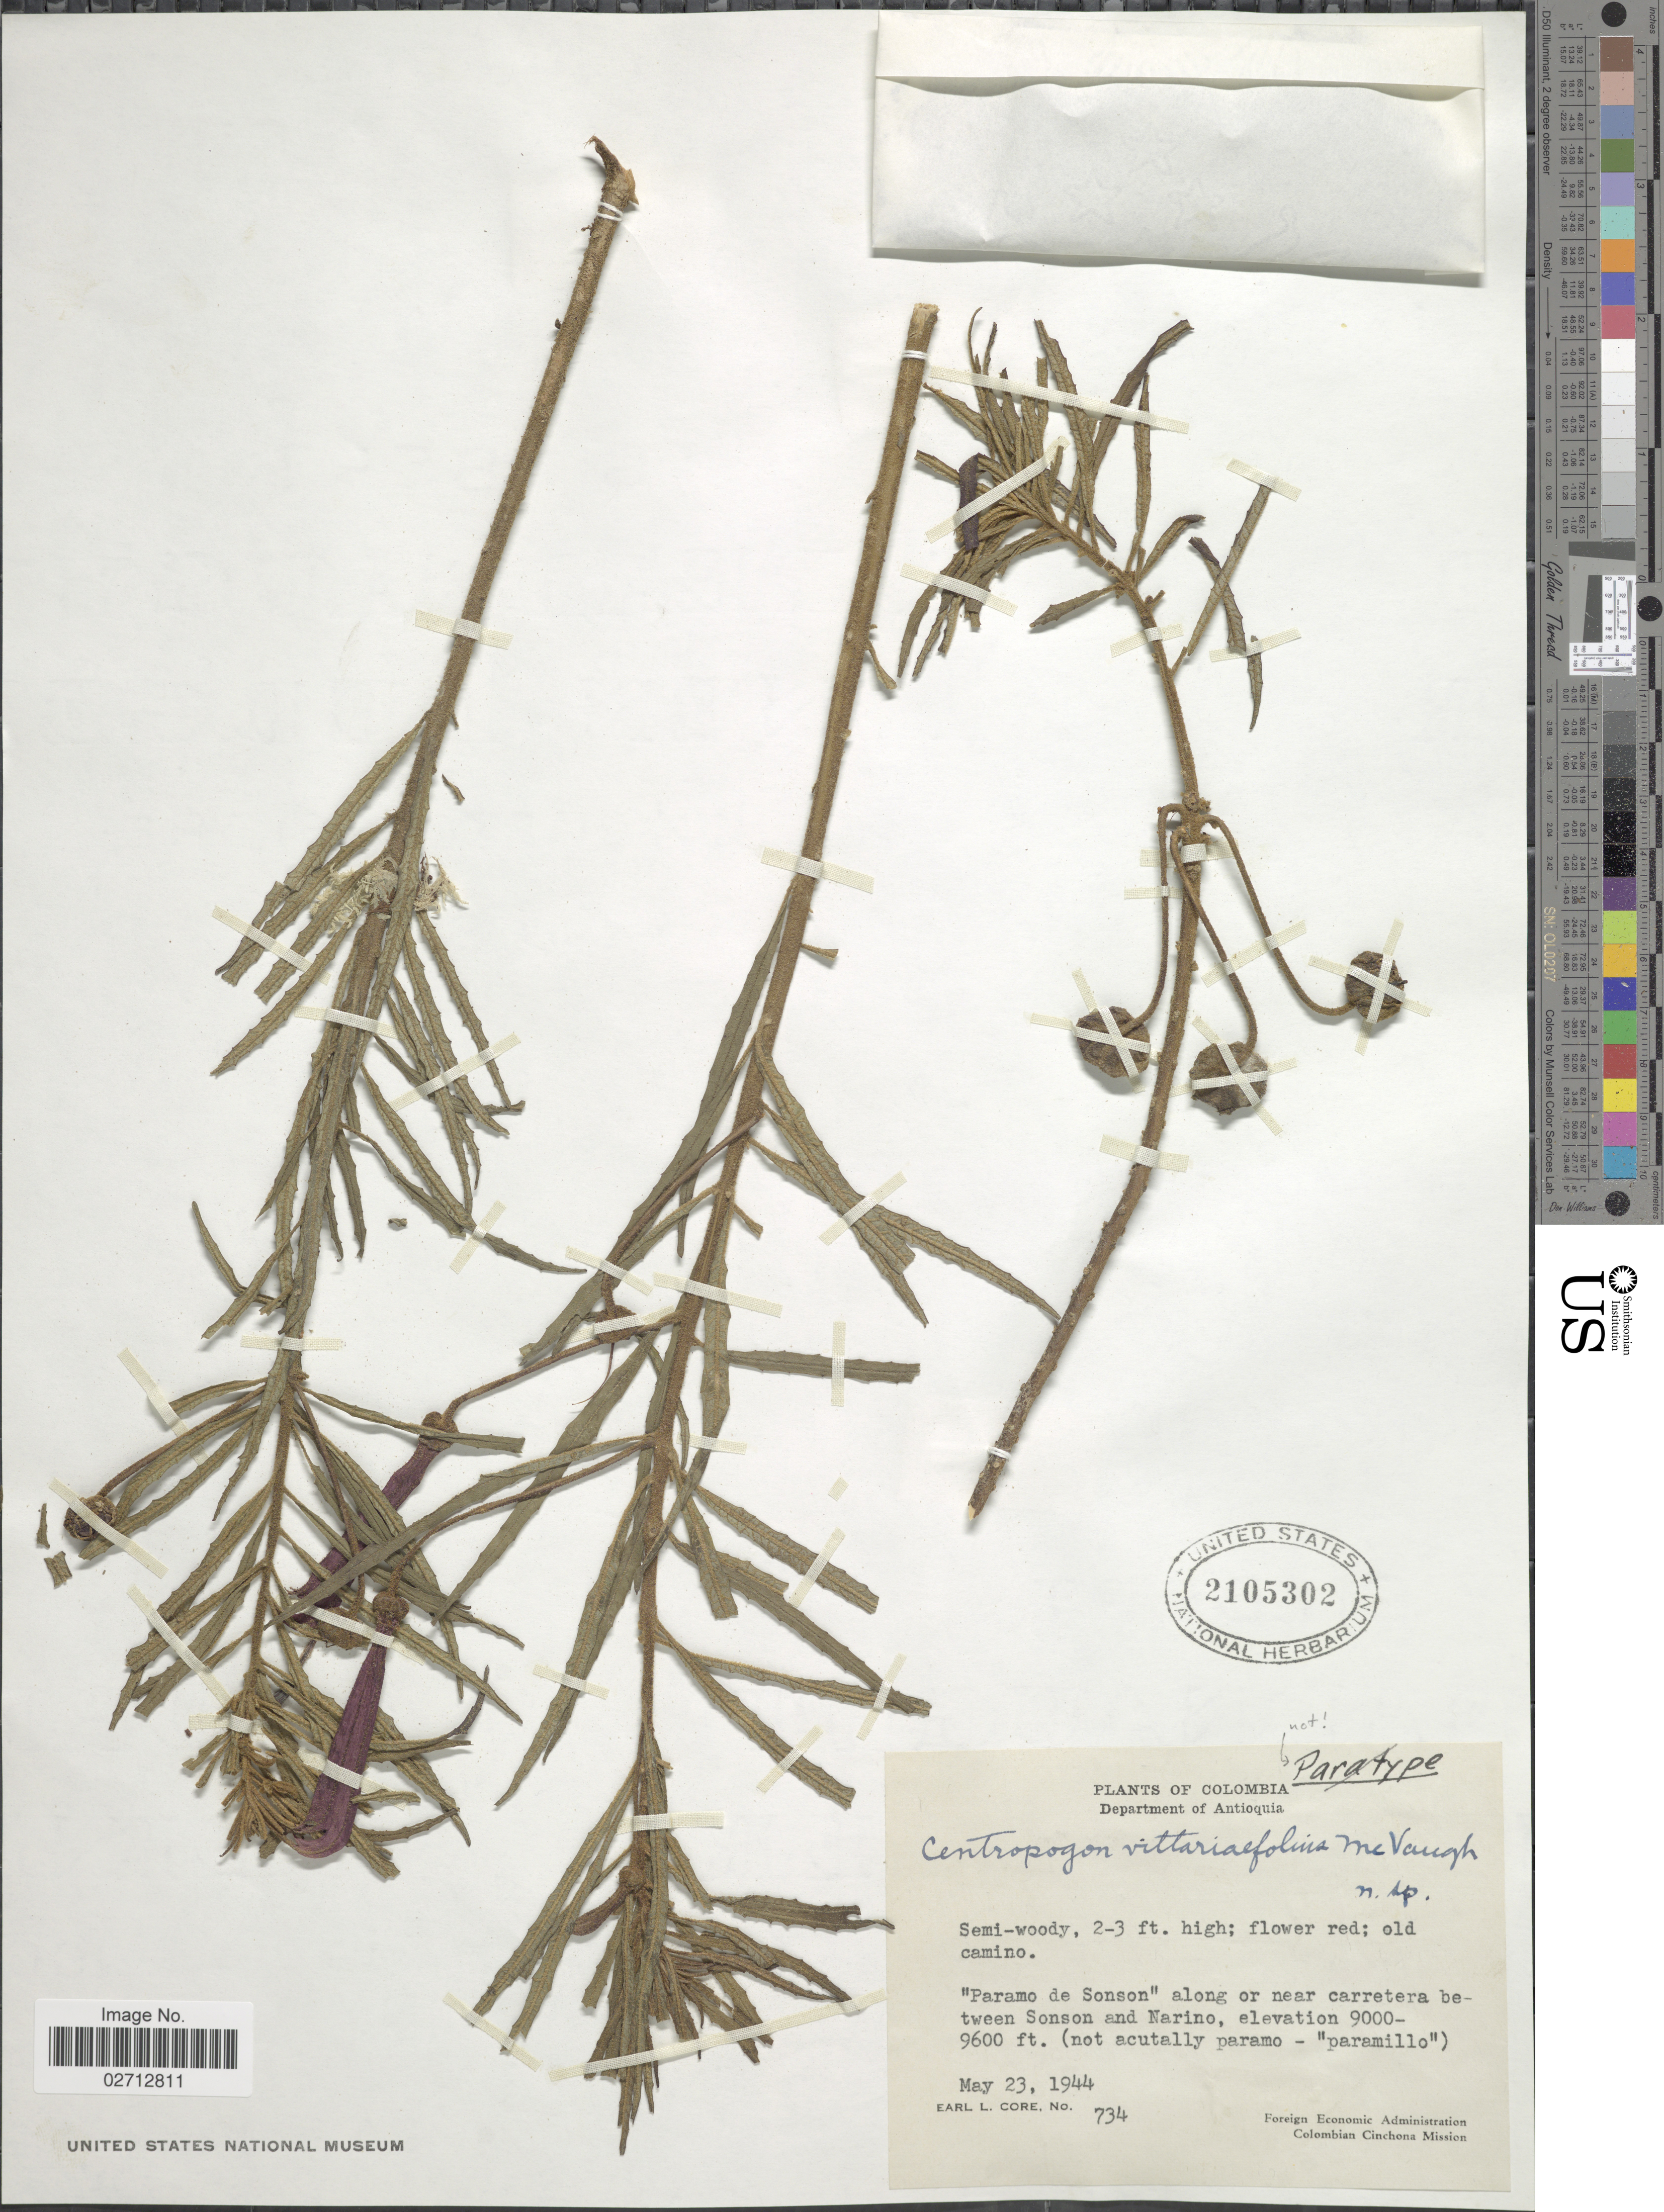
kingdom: Plantae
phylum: Tracheophyta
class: Magnoliopsida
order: Asterales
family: Campanulaceae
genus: Centropogon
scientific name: Centropogon vittariaefolius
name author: McVaugh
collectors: E. L. Core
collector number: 734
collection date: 1944-05-23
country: Colombia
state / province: Antioquia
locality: Paramo de Sonson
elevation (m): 2743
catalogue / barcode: US 2105302